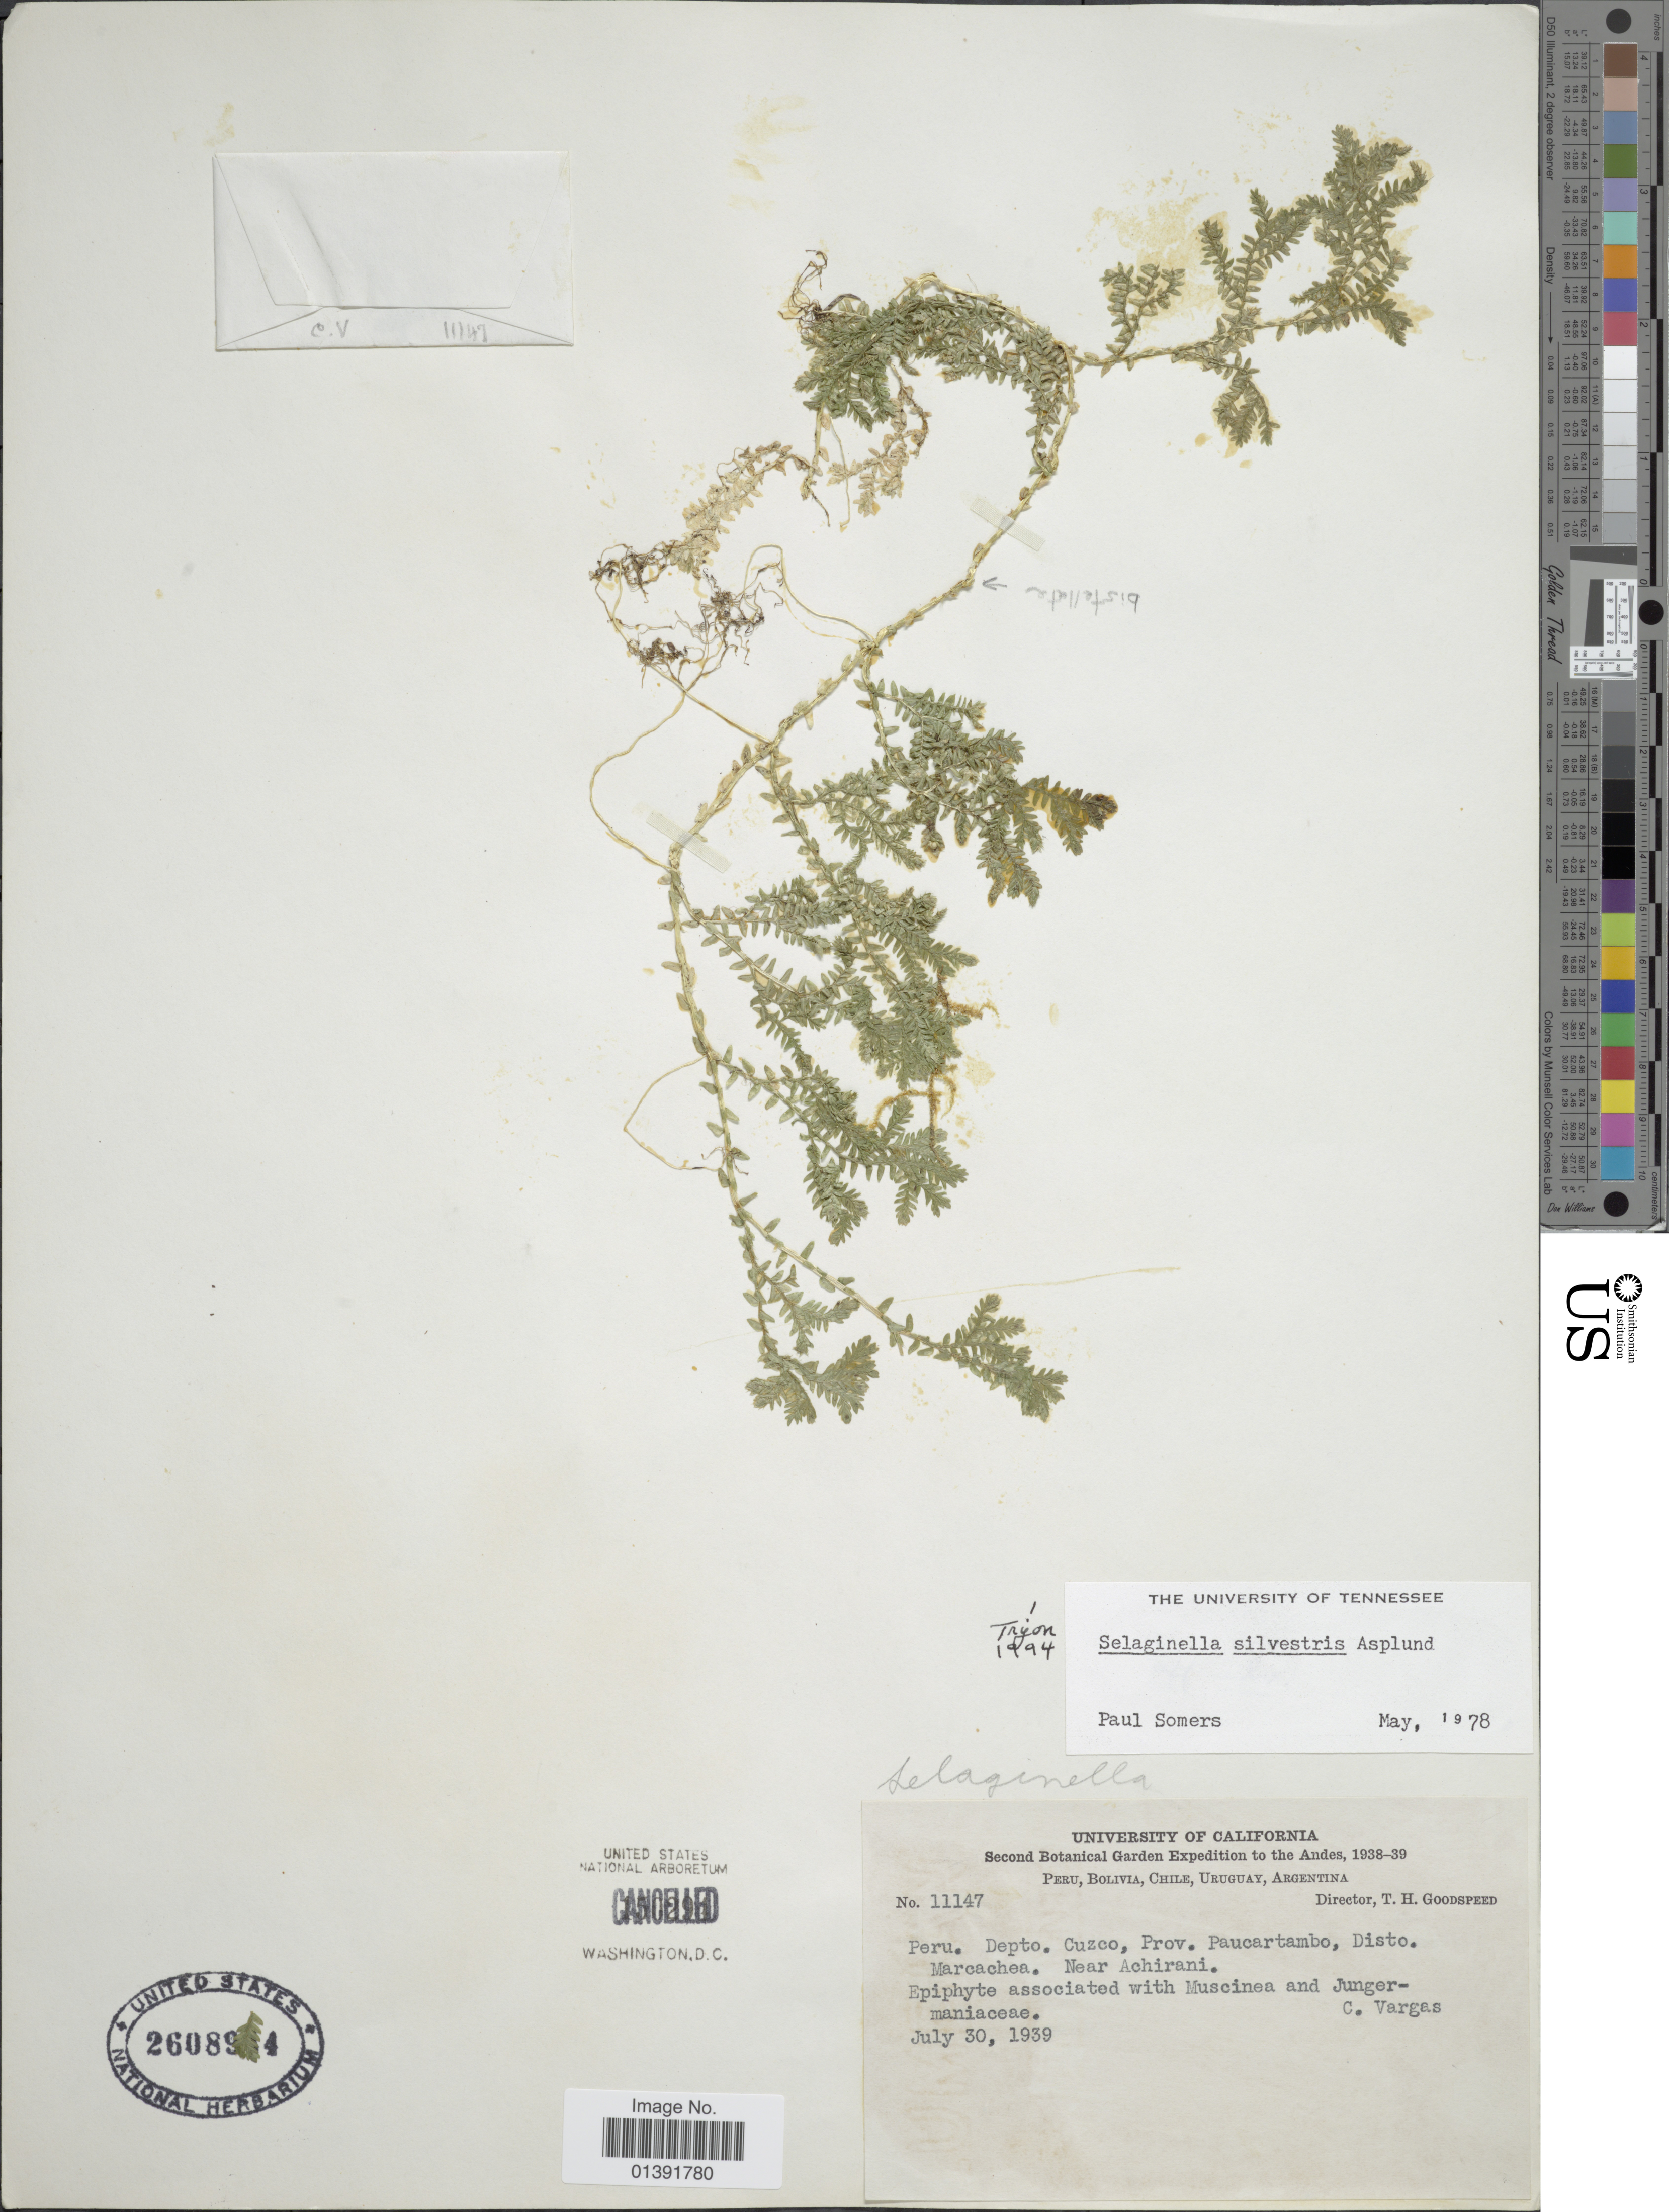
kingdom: Plantae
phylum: Tracheophyta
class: Lycopodiopsida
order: Selaginellales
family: Selaginellaceae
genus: Selaginella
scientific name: Selaginella silvestris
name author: Aspl.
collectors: C. Vargas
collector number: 11147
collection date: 1939-07-30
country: Peru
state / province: Cusco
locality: Dpto. Cuzco, Prov. Paucartambo, Disto. Marcachea, near Achirani